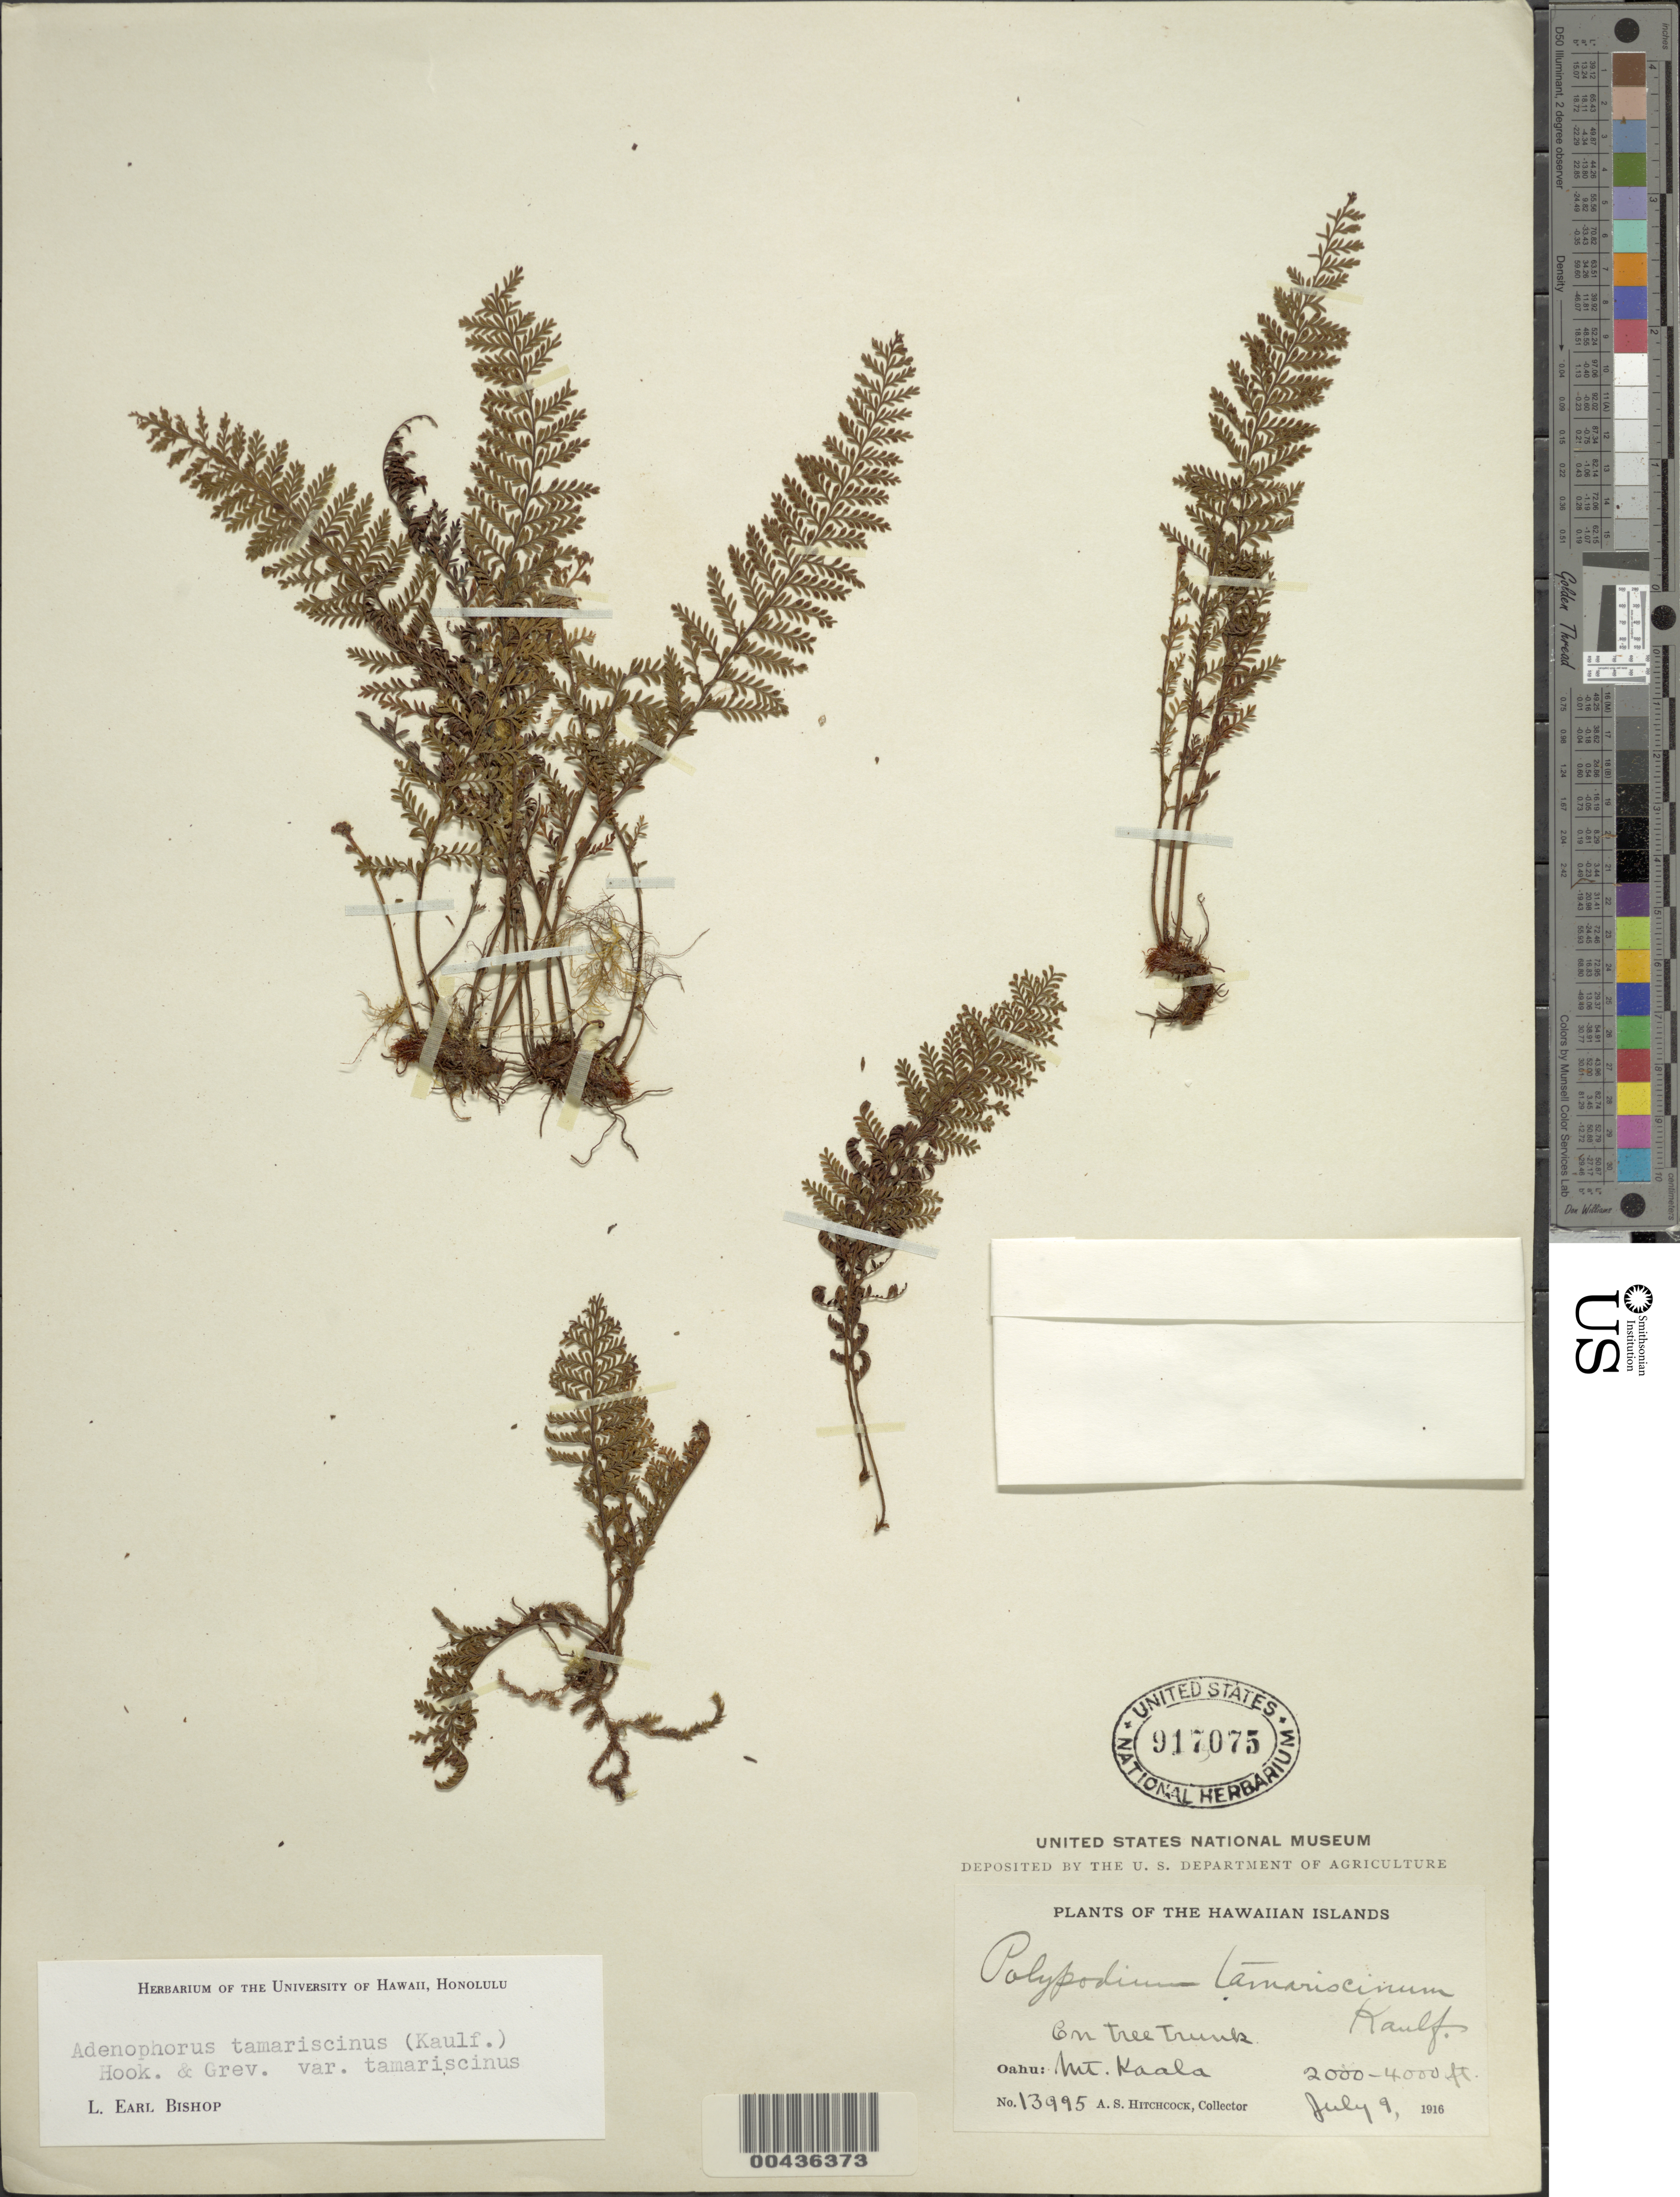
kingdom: Plantae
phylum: Tracheophyta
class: Polypodiopsida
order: Polypodiales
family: Polypodiaceae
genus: Adenophorus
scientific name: Adenophorus tamariscinus var. tamariscinus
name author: Hook. & Grev.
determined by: Bishop, L. E.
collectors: A. S. Hitchcock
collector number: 13995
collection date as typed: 9 Jul 1916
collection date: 1916-07-09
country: United States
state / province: Hawaii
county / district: Honolulu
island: Oahu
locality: Mt. Kaala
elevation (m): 610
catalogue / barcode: US 917075